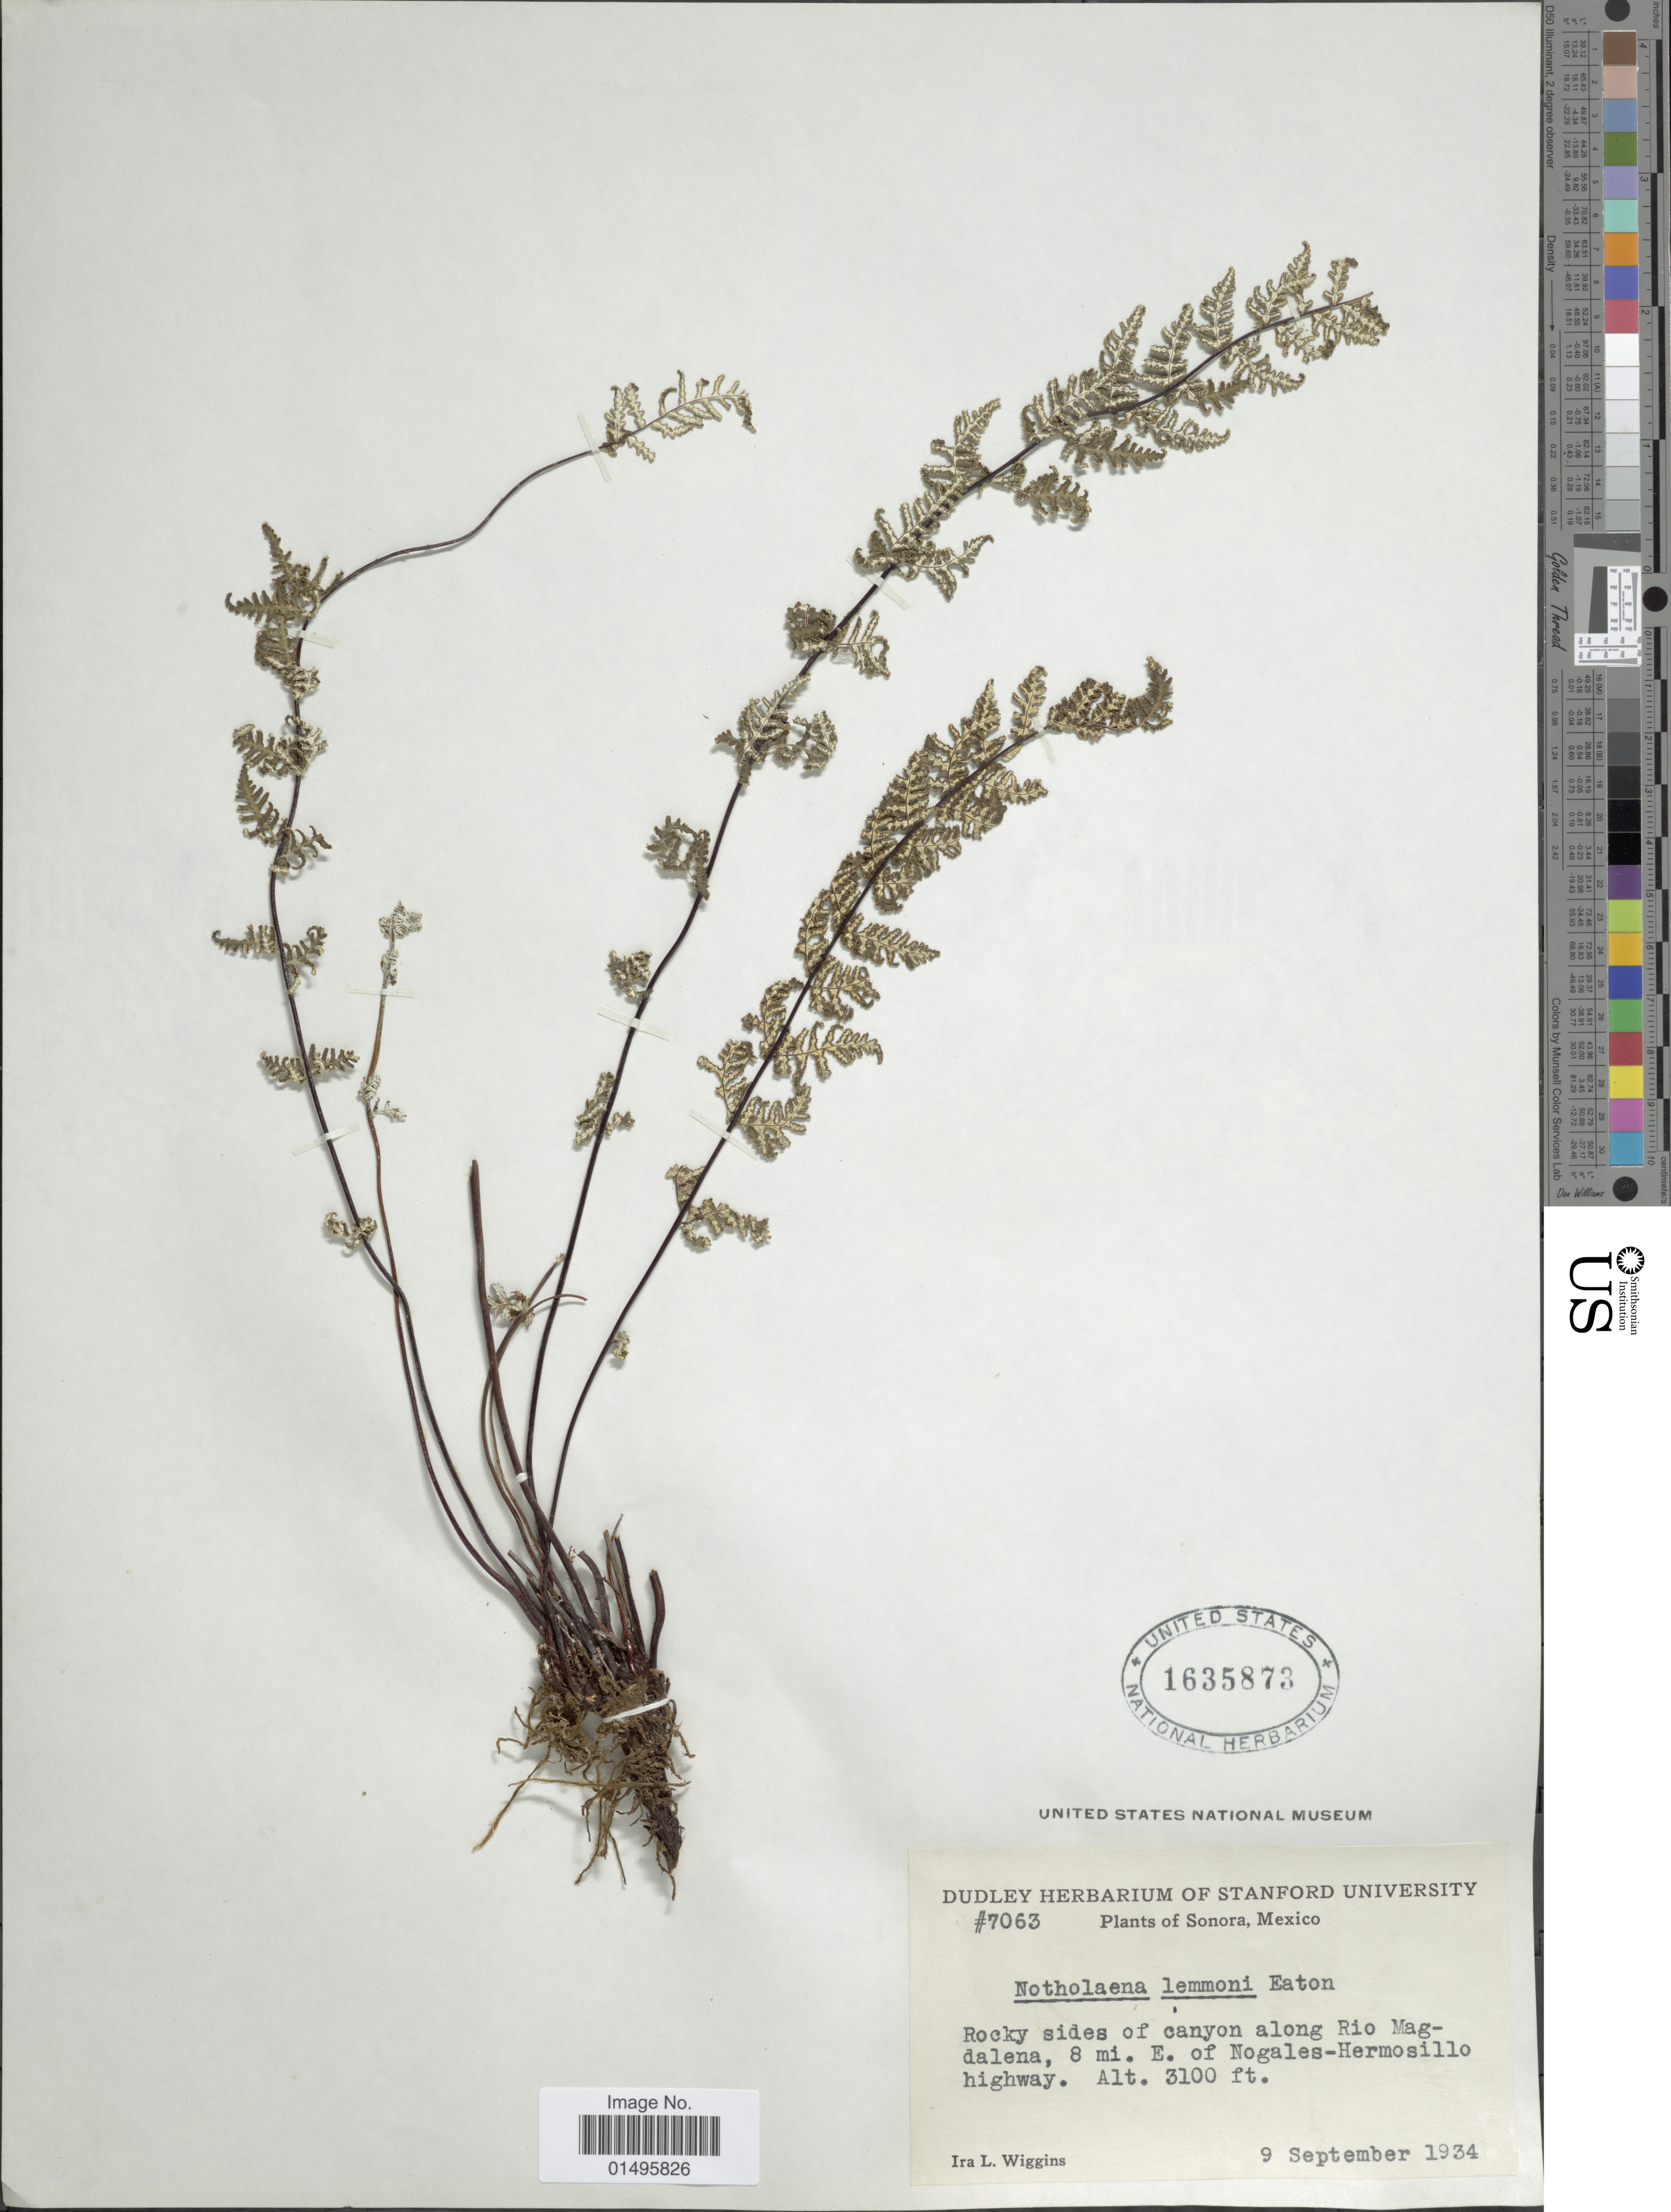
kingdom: Plantae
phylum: Tracheophyta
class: Polypodiopsida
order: Polypodiales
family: Pteridaceae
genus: Notholaena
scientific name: Notholaena lemmonii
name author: D.C. Eaton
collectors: I. L. Wiggins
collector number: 7063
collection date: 1934-09-09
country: Mexico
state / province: Sonora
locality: Mexico, rocky sides of canyon along Rio Magdalena, 8 mi. E. of Nogales-Hermosillo highway.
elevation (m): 945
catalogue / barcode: US 1635873